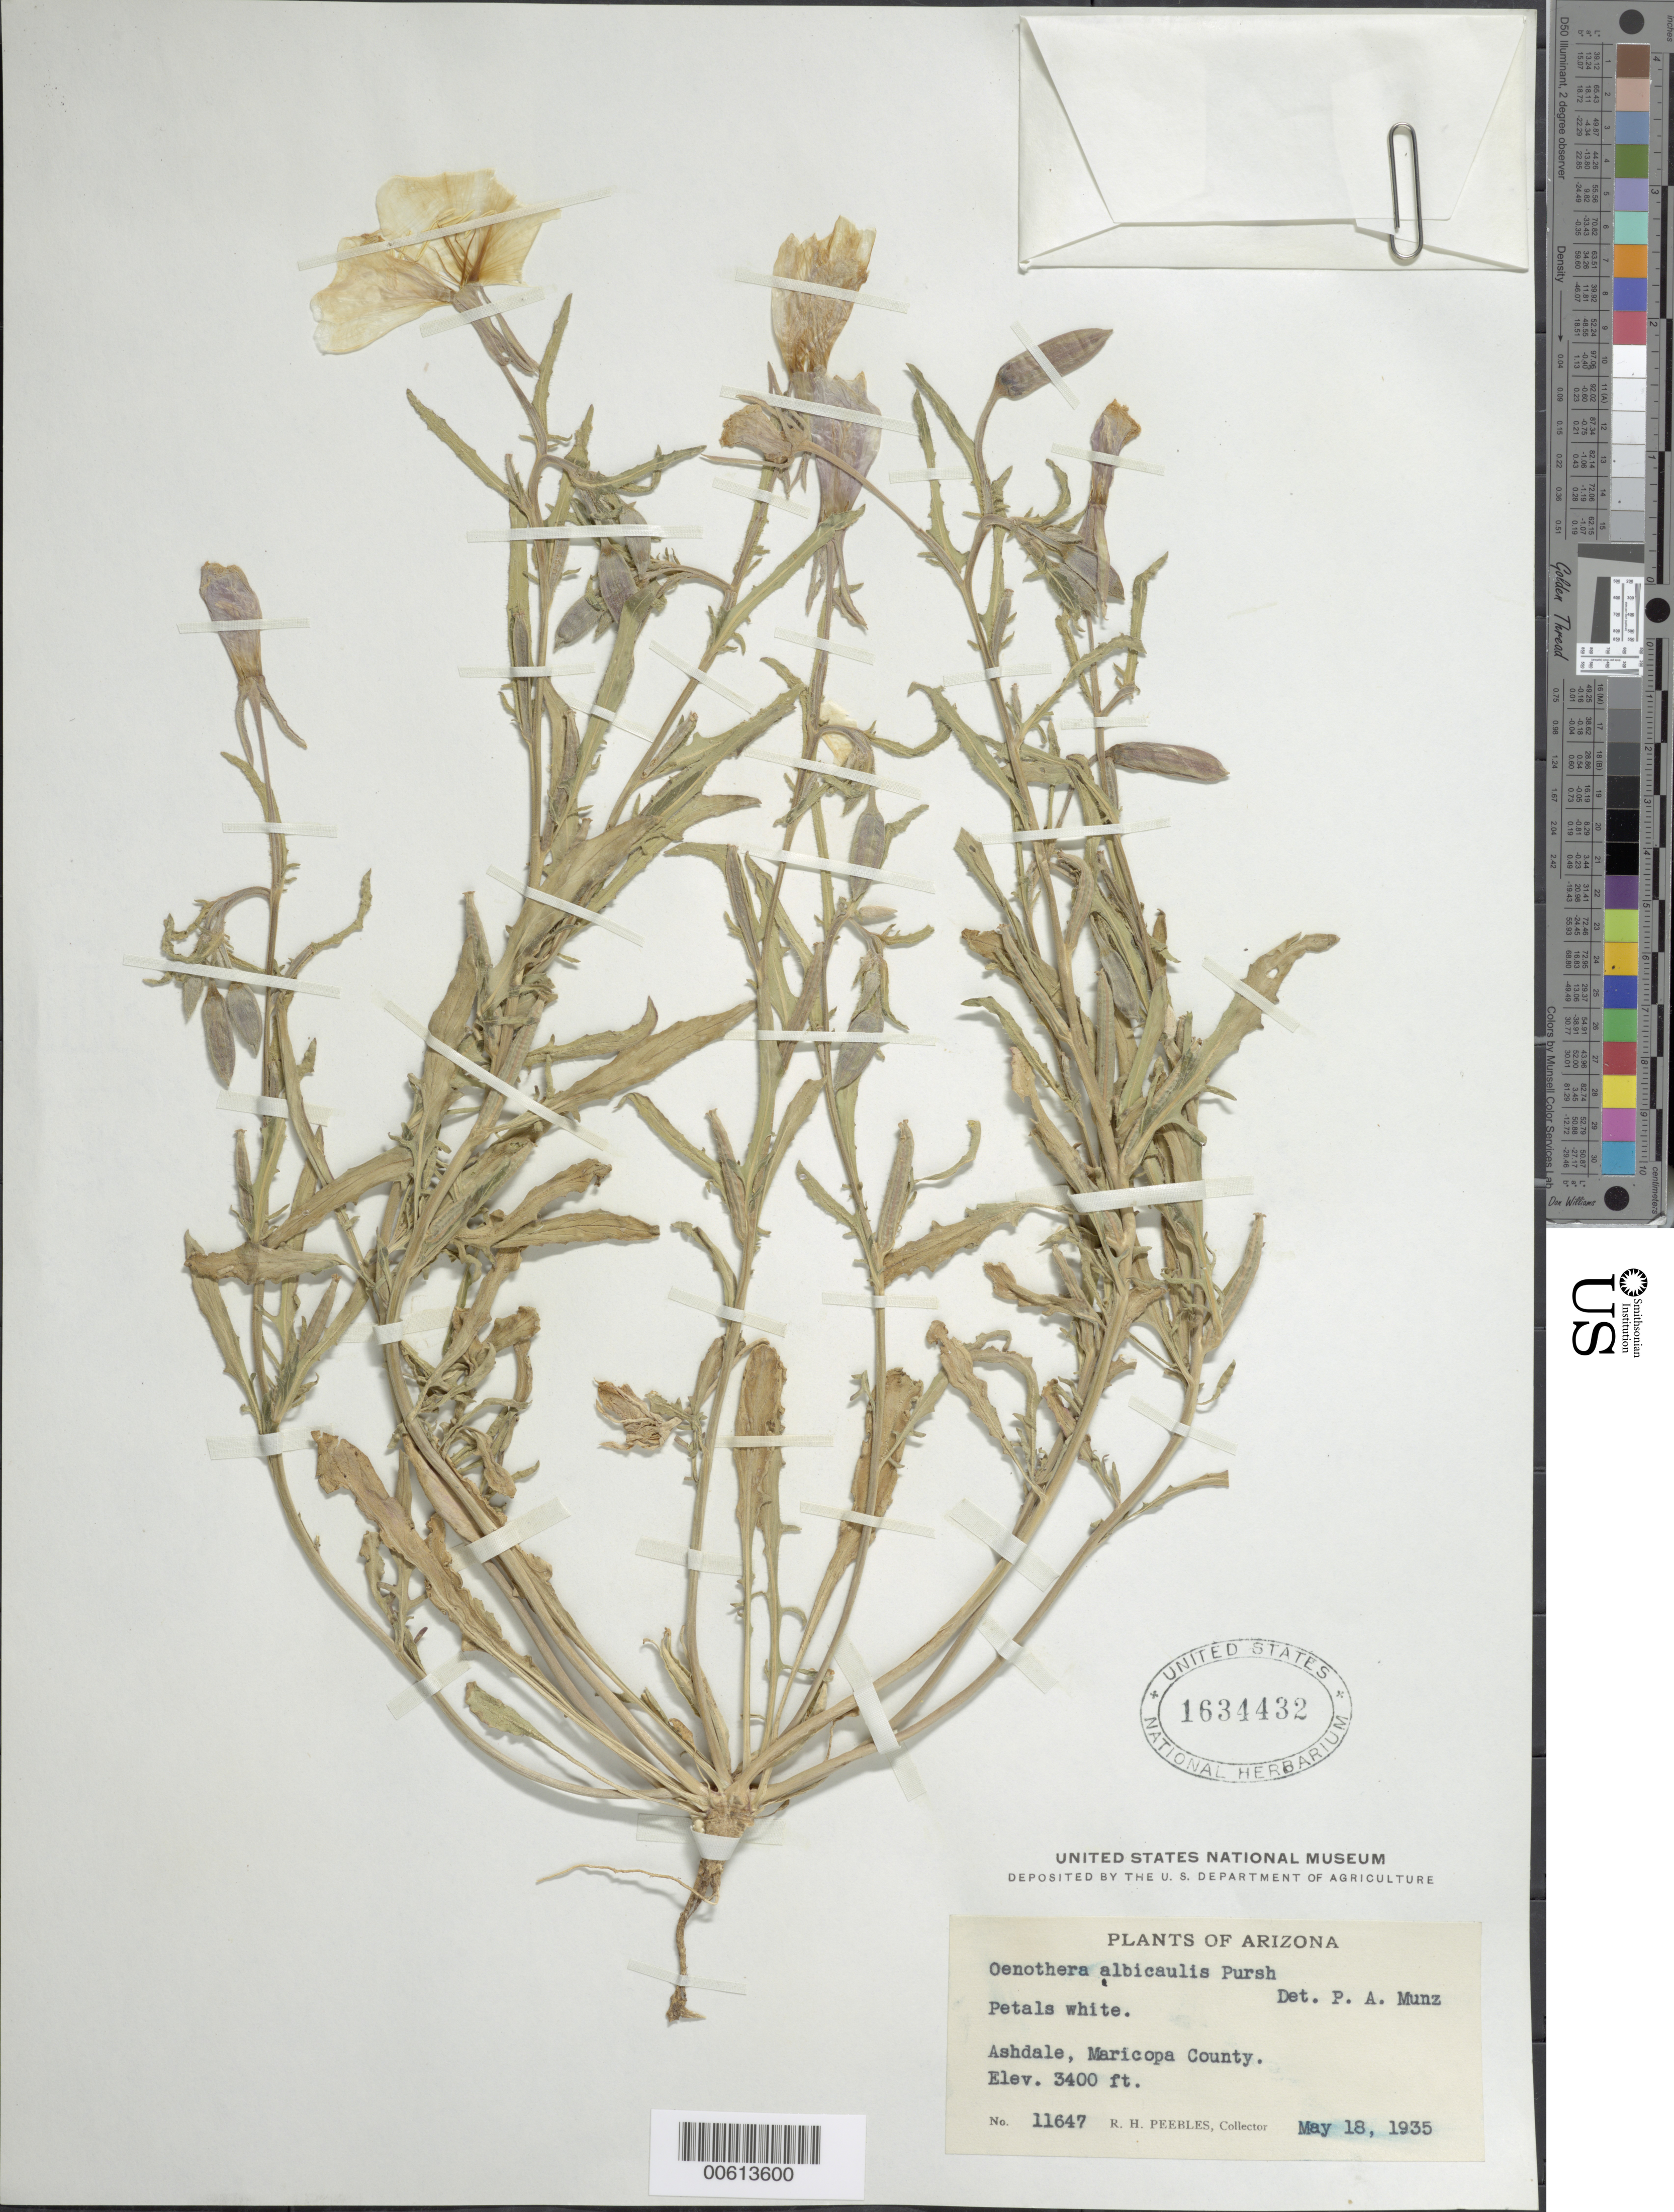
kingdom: Plantae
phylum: Tracheophyta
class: Magnoliopsida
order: Myrtales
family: Onagraceae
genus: Oenothera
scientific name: Oenothera albicaulis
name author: Pursh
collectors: R. H. Peebles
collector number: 11647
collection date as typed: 18 May 1935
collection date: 1935-05-18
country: United States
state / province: Arizona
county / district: Maricopa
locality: Ashdale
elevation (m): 1036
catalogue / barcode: US 1634432